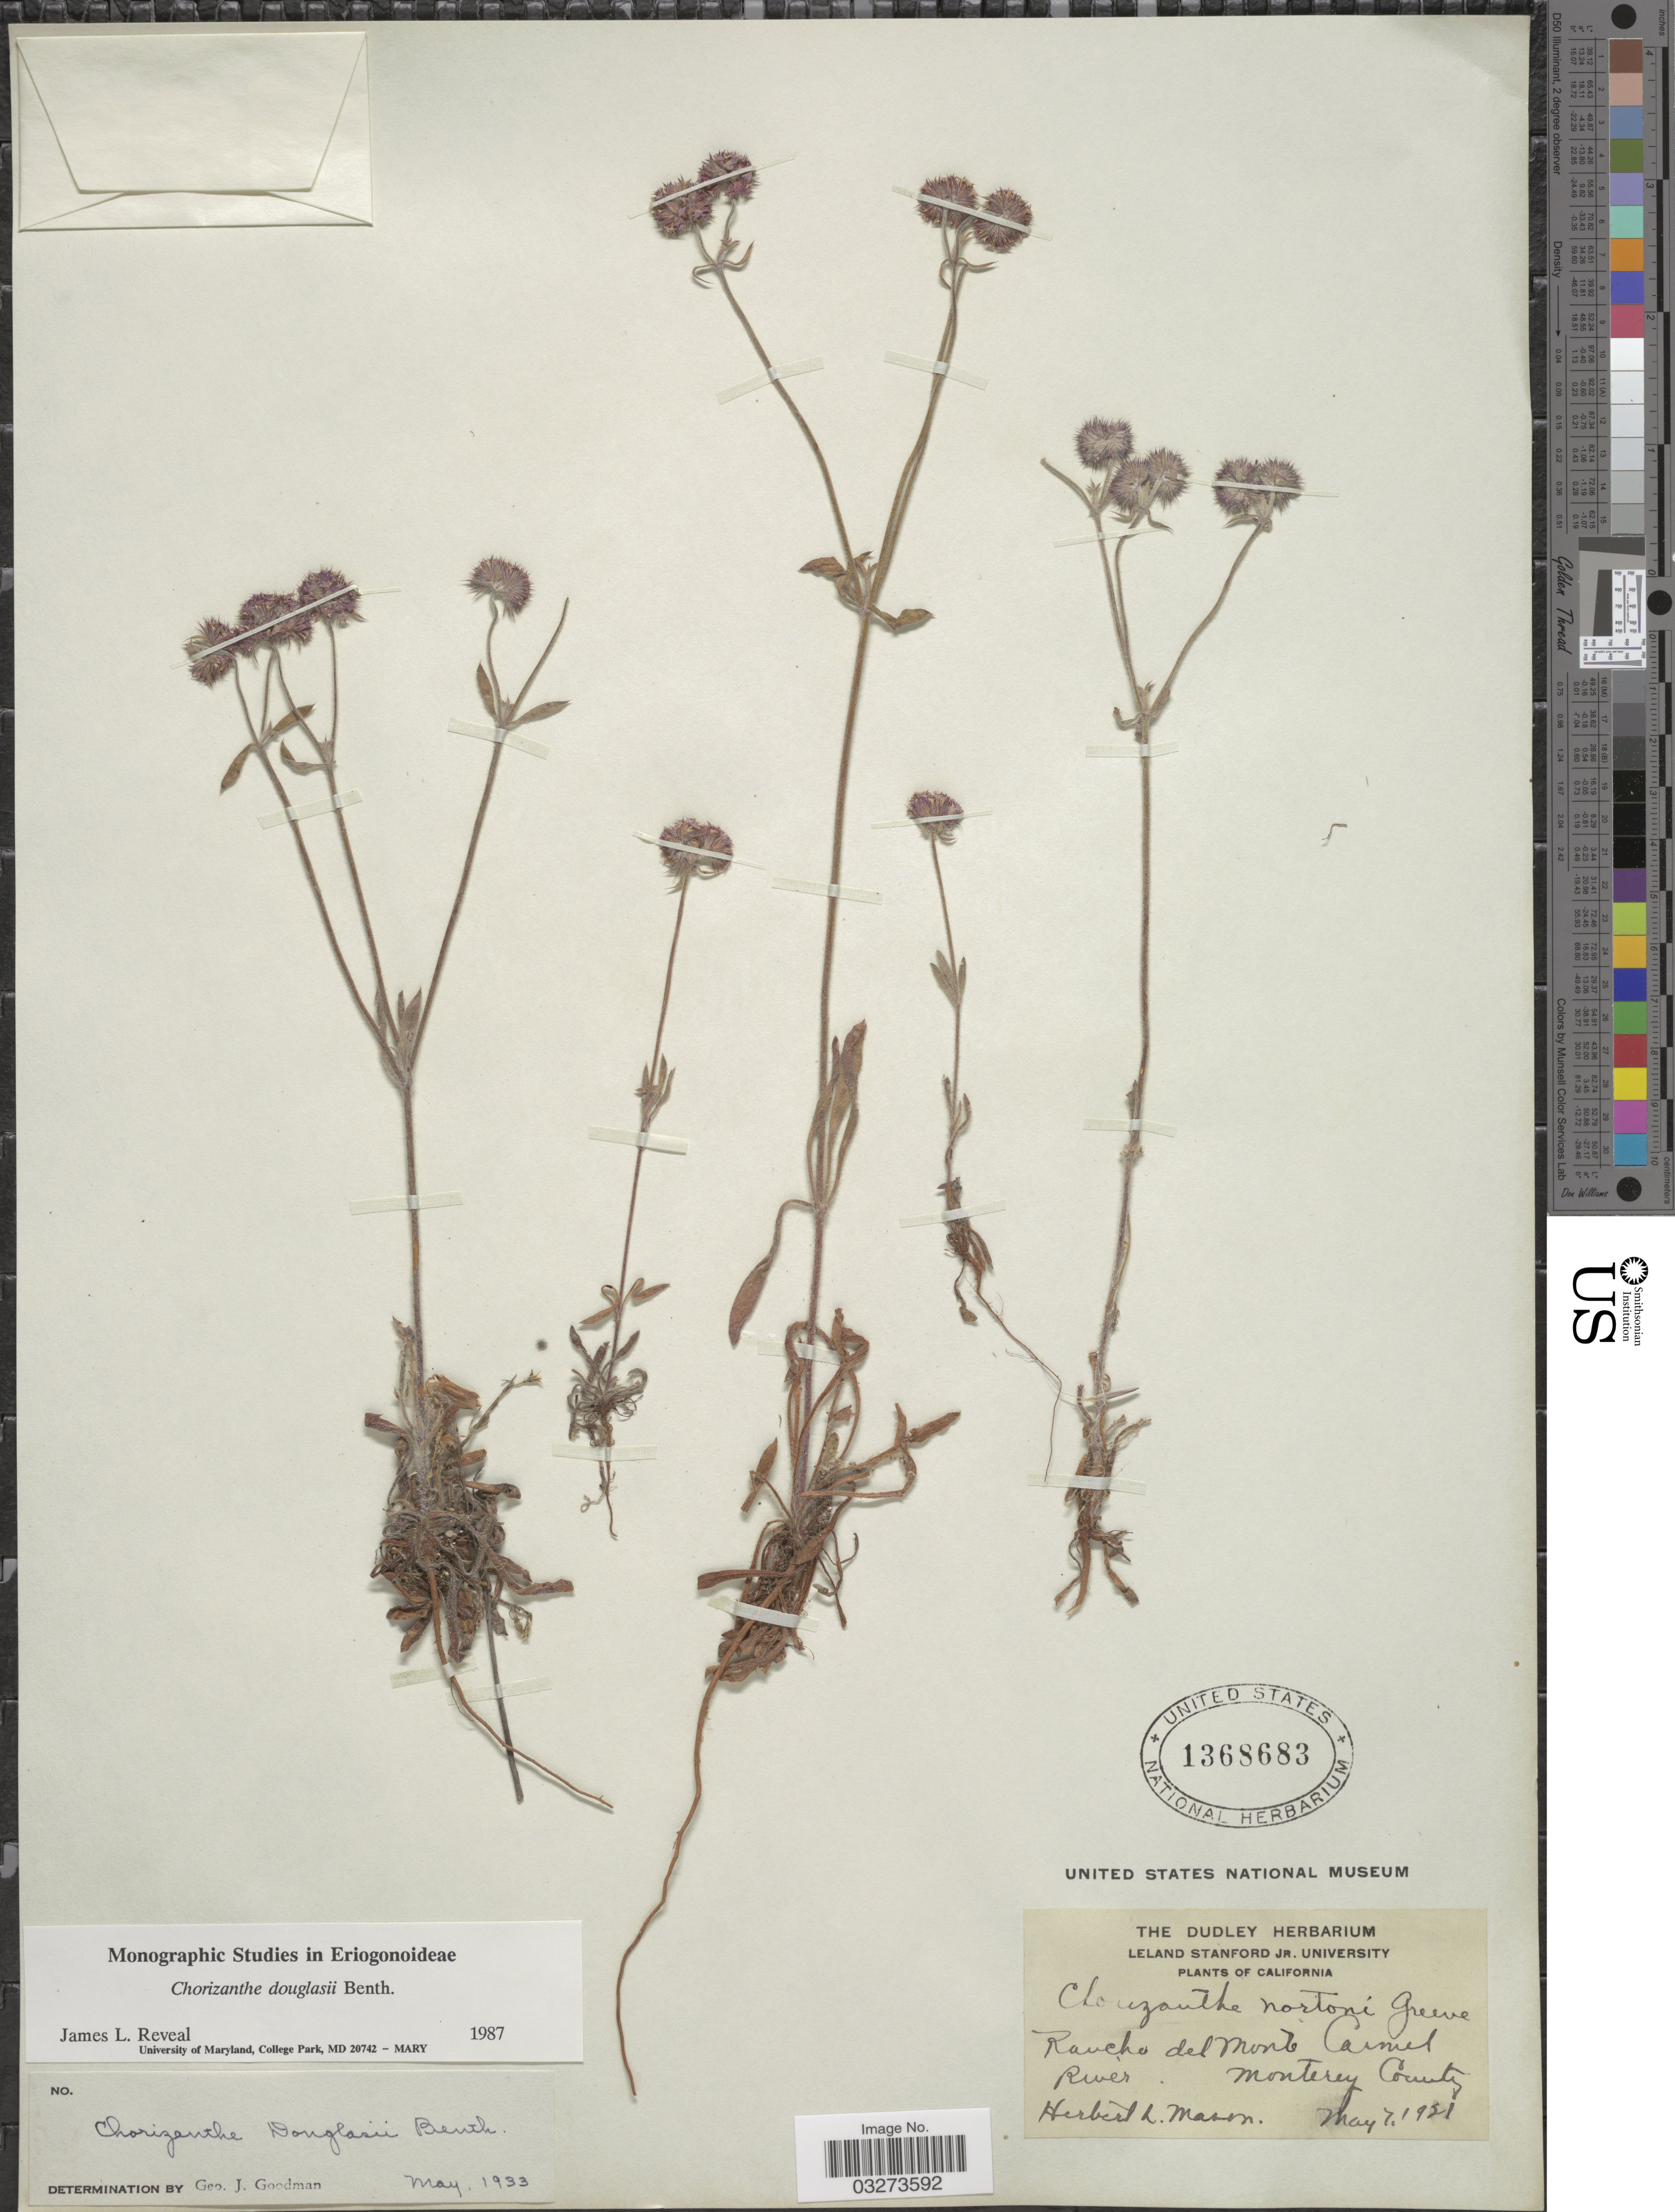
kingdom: Plantae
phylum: Tracheophyta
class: Magnoliopsida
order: Caryophyllales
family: Polygonaceae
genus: Chorizanthe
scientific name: Chorizanthe douglasii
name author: Benth.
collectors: H. L. Mason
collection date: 1921-05-07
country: United States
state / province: California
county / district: Monterey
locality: Rancho del Monte Carmel River. Monterey County.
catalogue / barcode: US 1368683